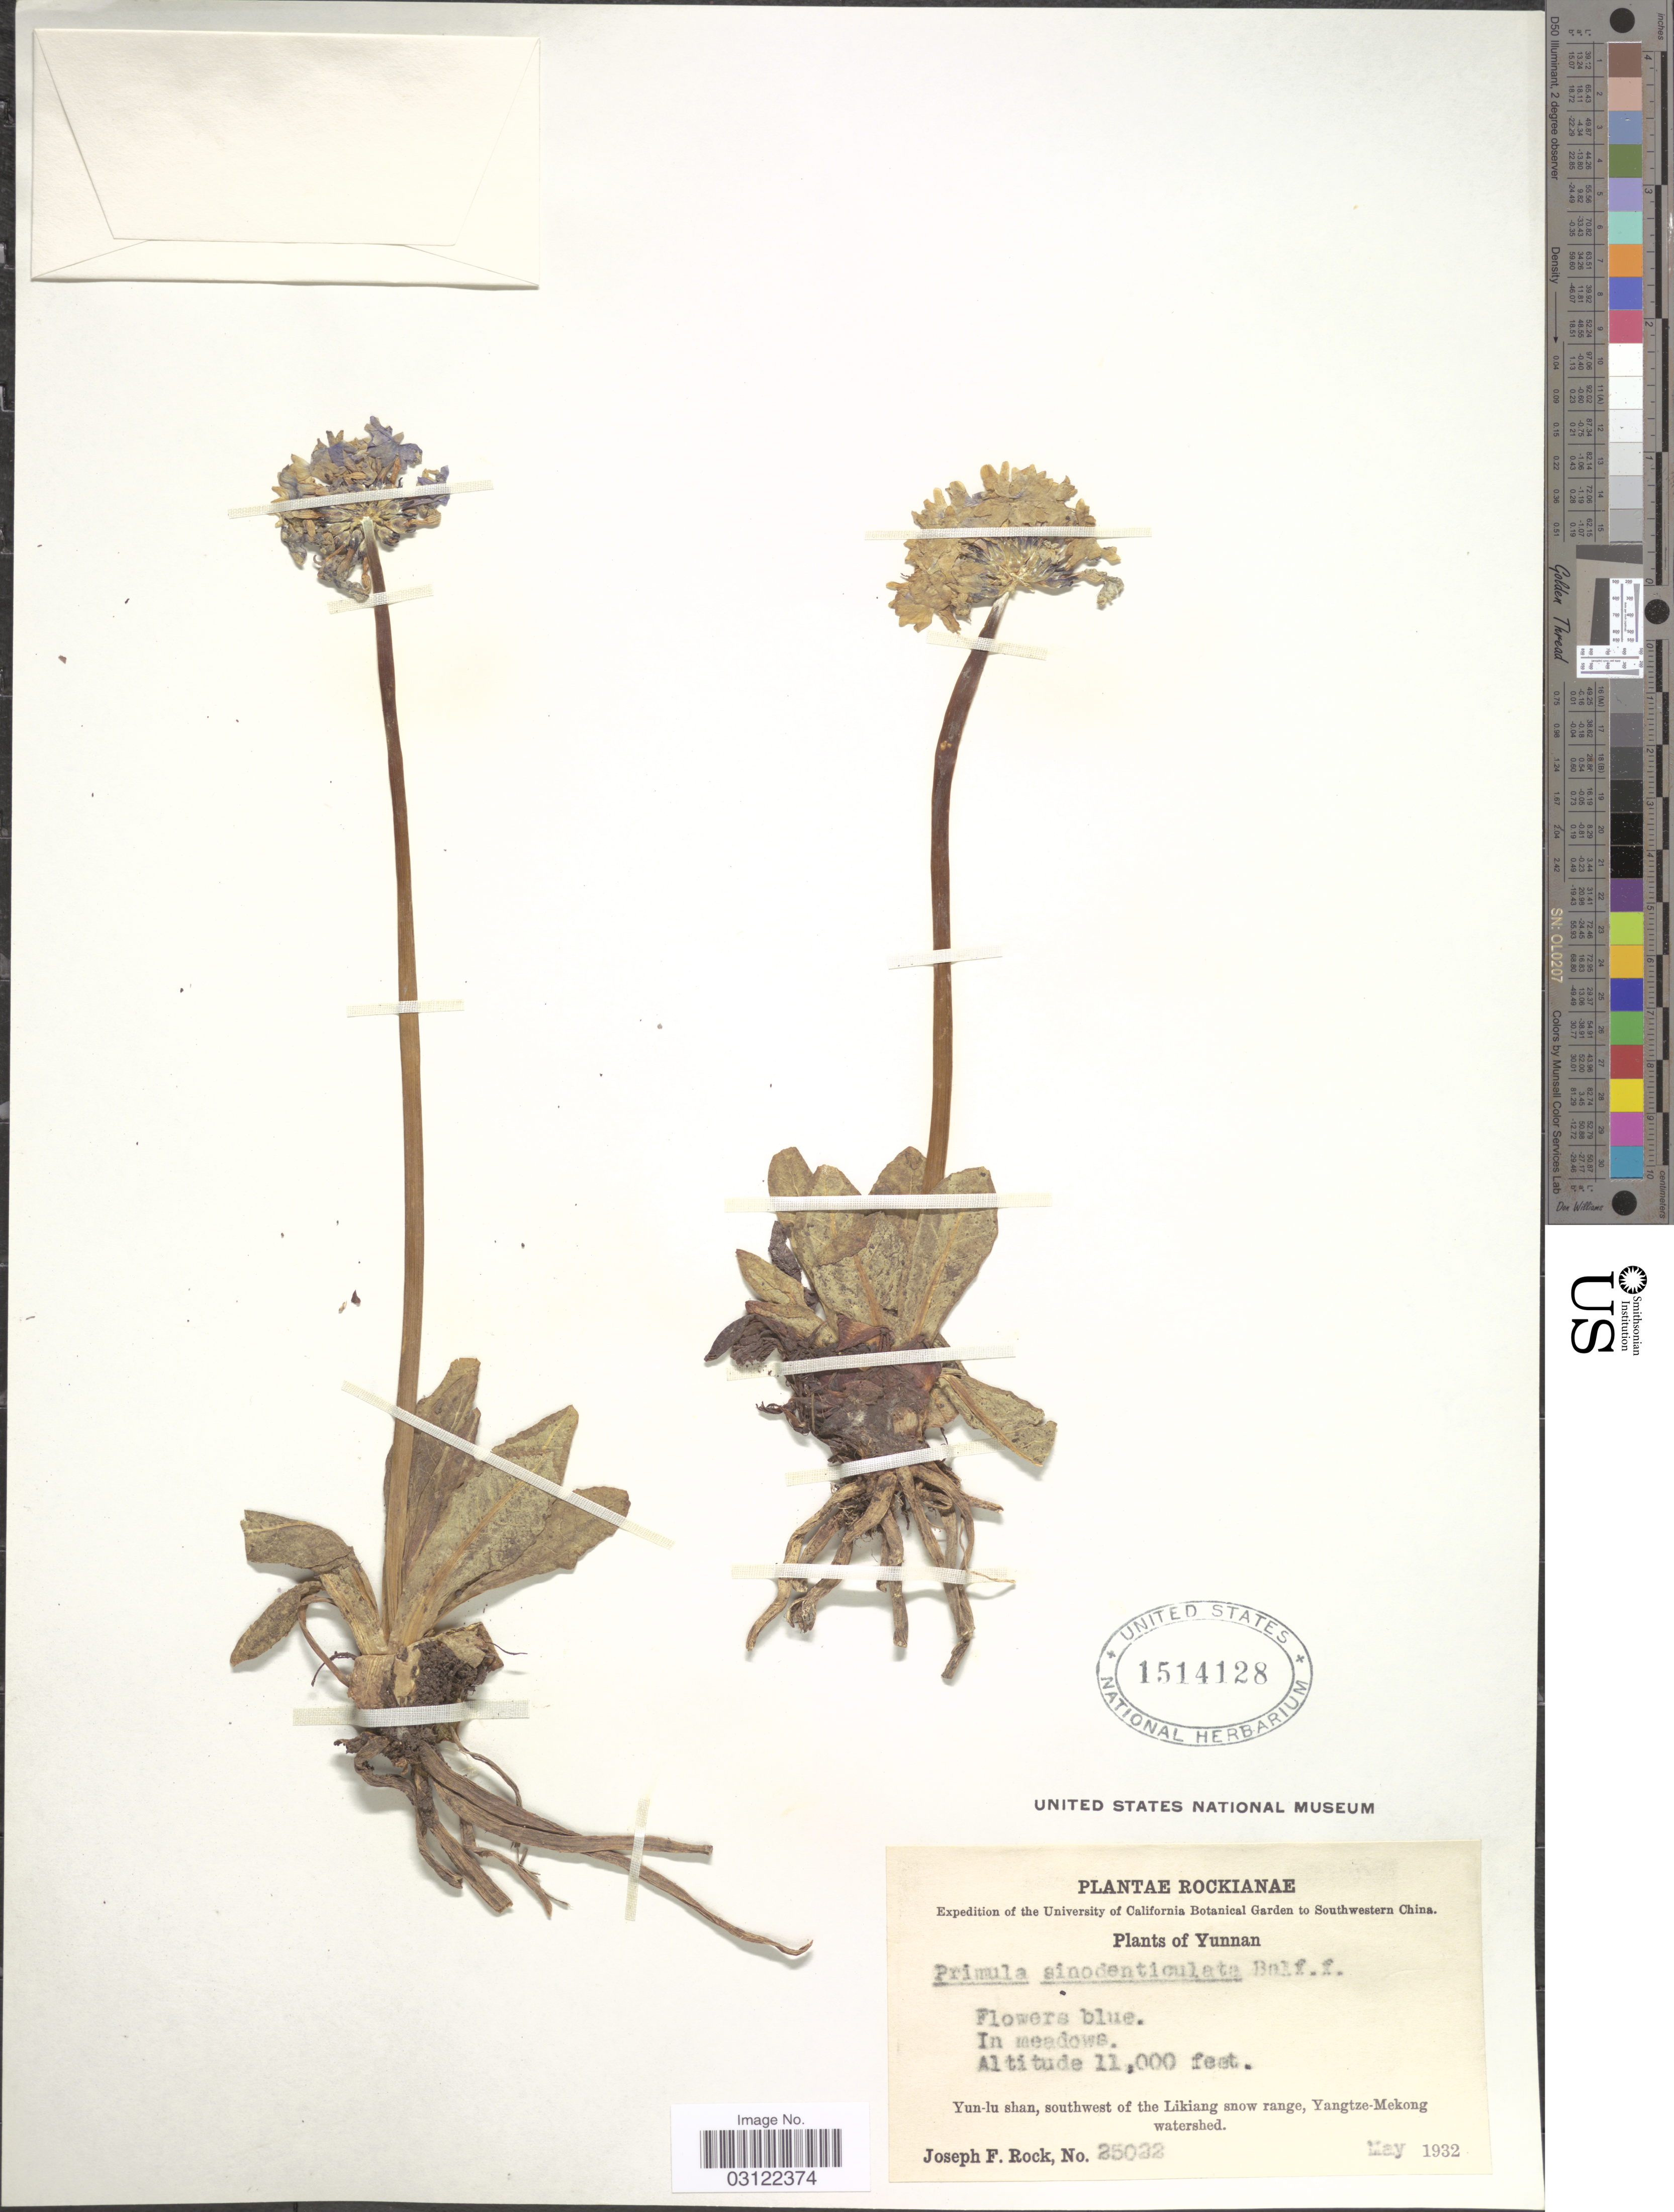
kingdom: Plantae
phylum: Tracheophyta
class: Magnoliopsida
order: Ericales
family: Primulaceae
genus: Primula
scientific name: Primula sino-denticulata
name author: Balf. f. & Forrest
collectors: J. T. Rothrock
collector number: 25022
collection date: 1932-05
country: China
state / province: Yunnan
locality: Southwestern China. Yun-lu shan, southwest of the Likiang snow range, Yangtze-Mekong watershed.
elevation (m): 3353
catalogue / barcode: US 1514128